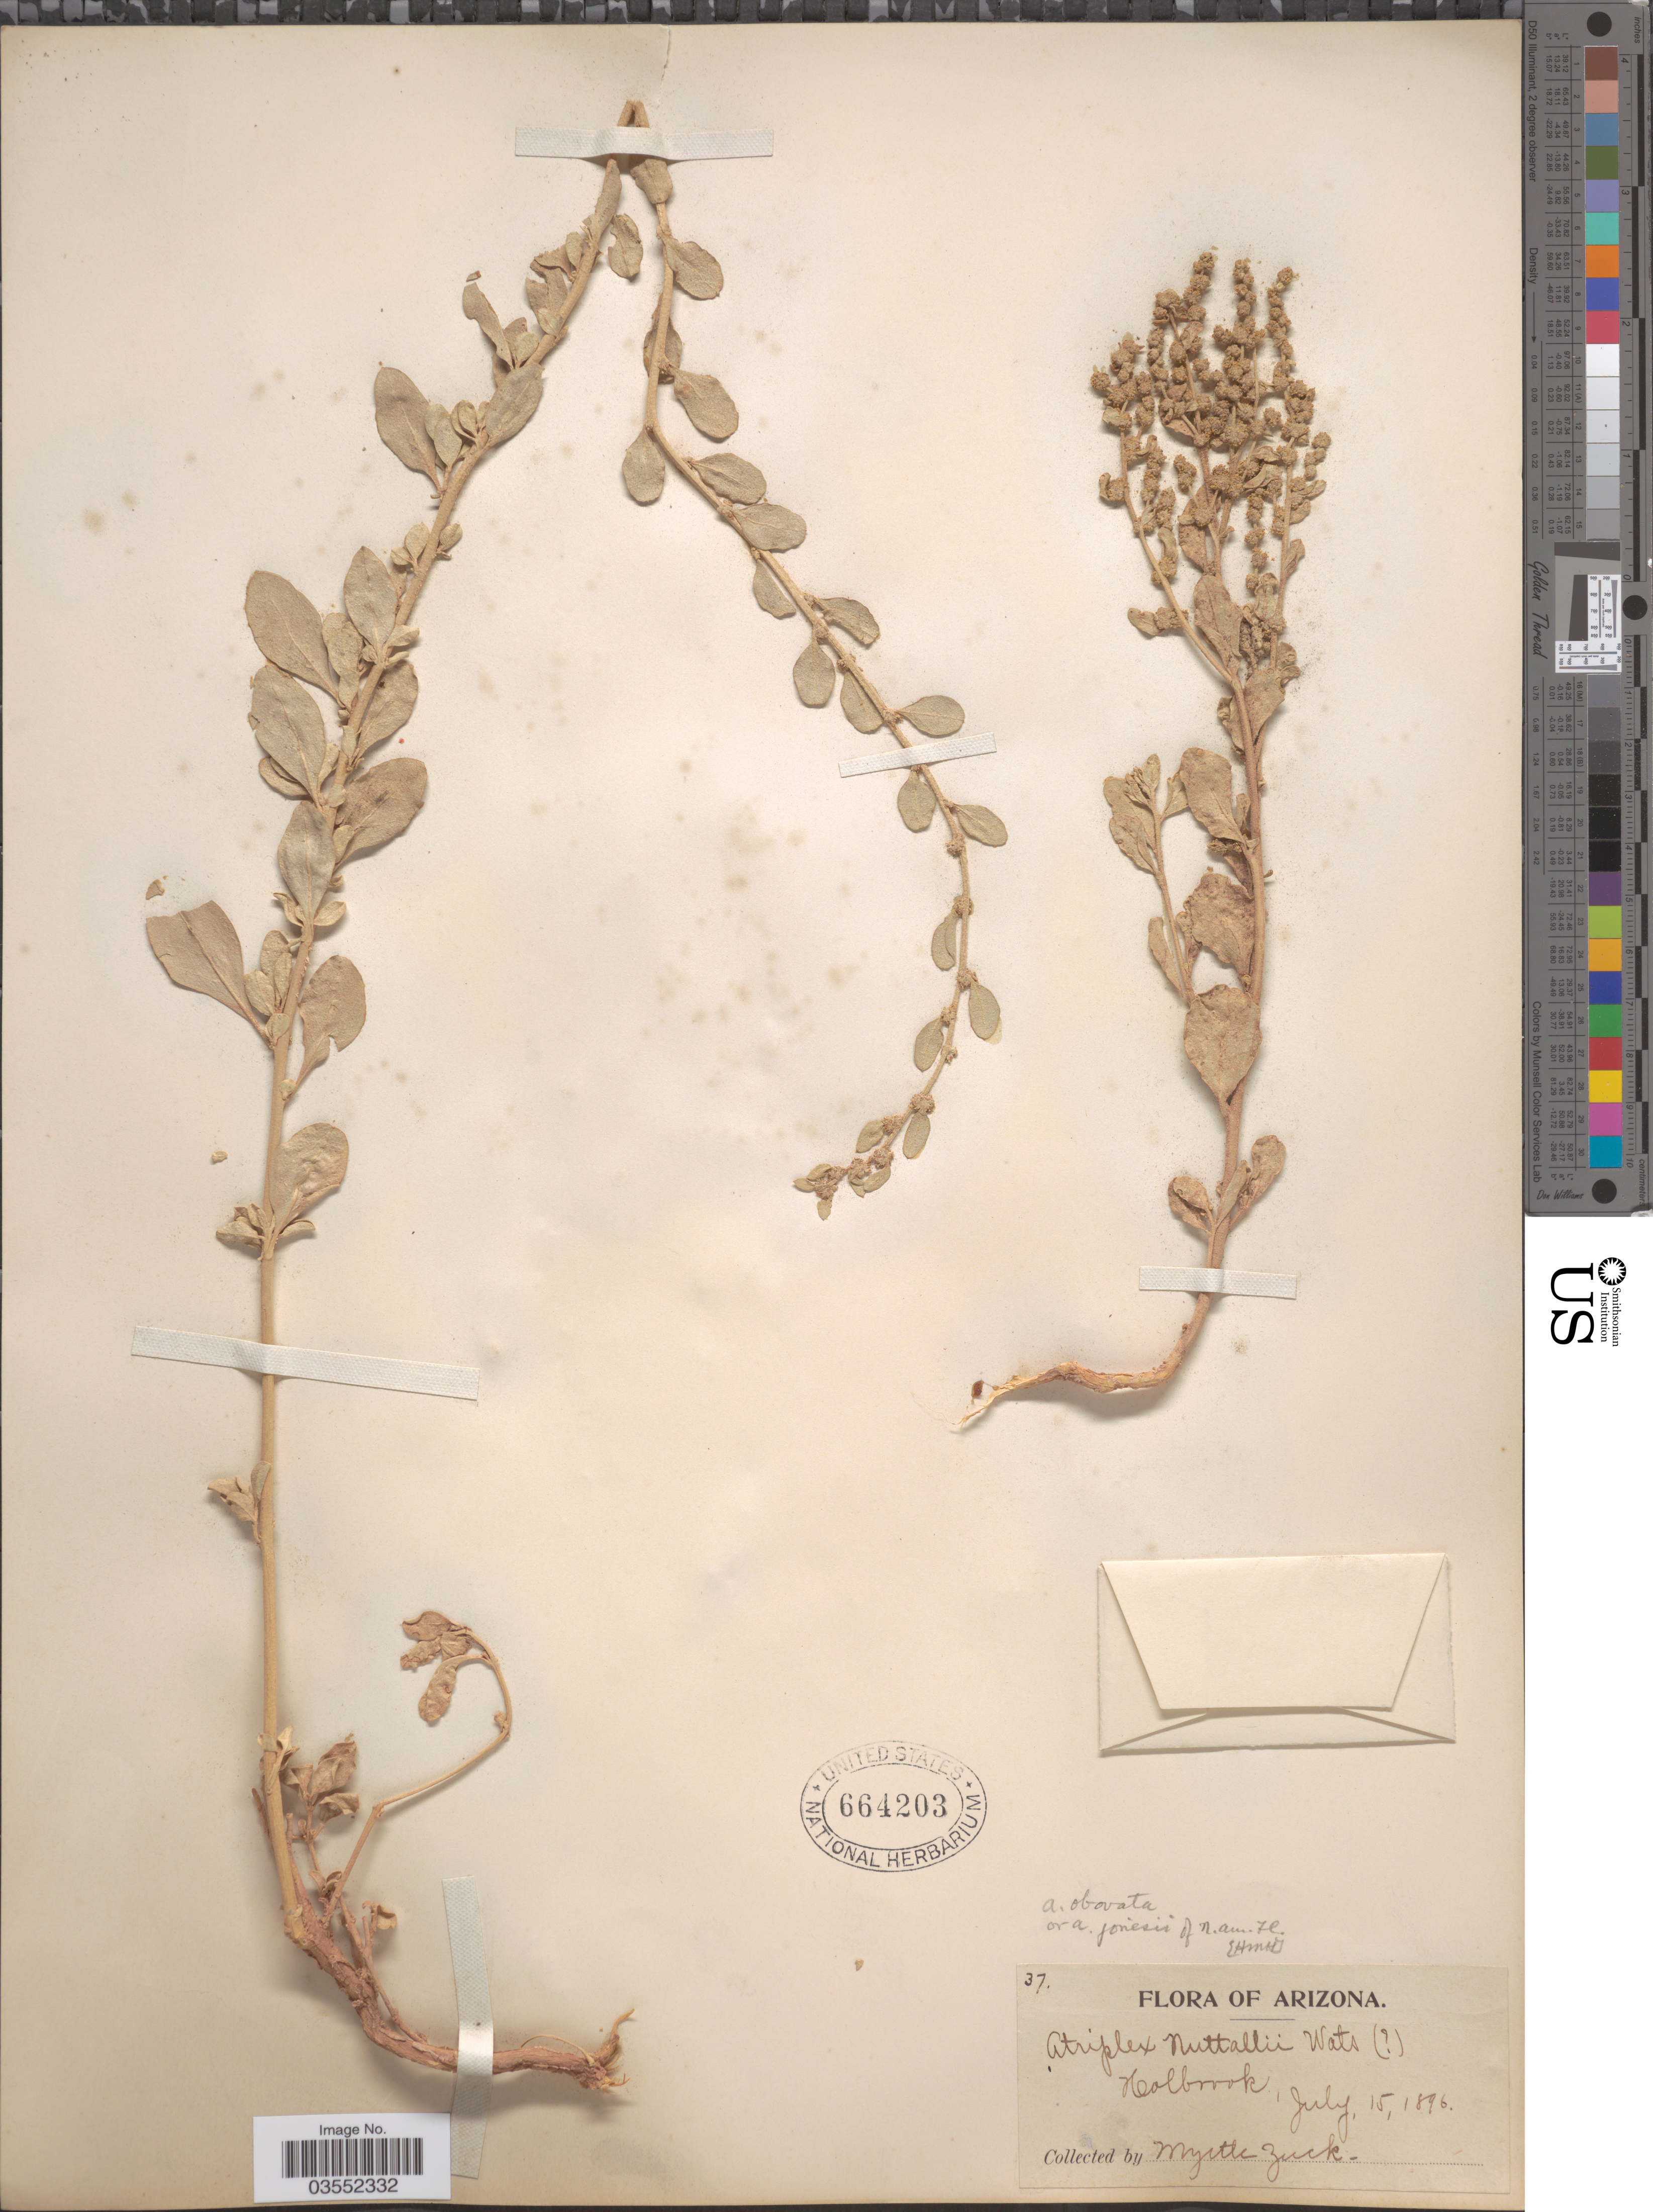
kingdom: Plantae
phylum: Tracheophyta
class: Magnoliopsida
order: Caryophyllales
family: Amaranthaceae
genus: Atriplex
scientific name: Atriplex obovata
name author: Moq.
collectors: M. Zuck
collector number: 37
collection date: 1896-07-15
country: United States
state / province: Arizona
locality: Holbrook.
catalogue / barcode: US 664203